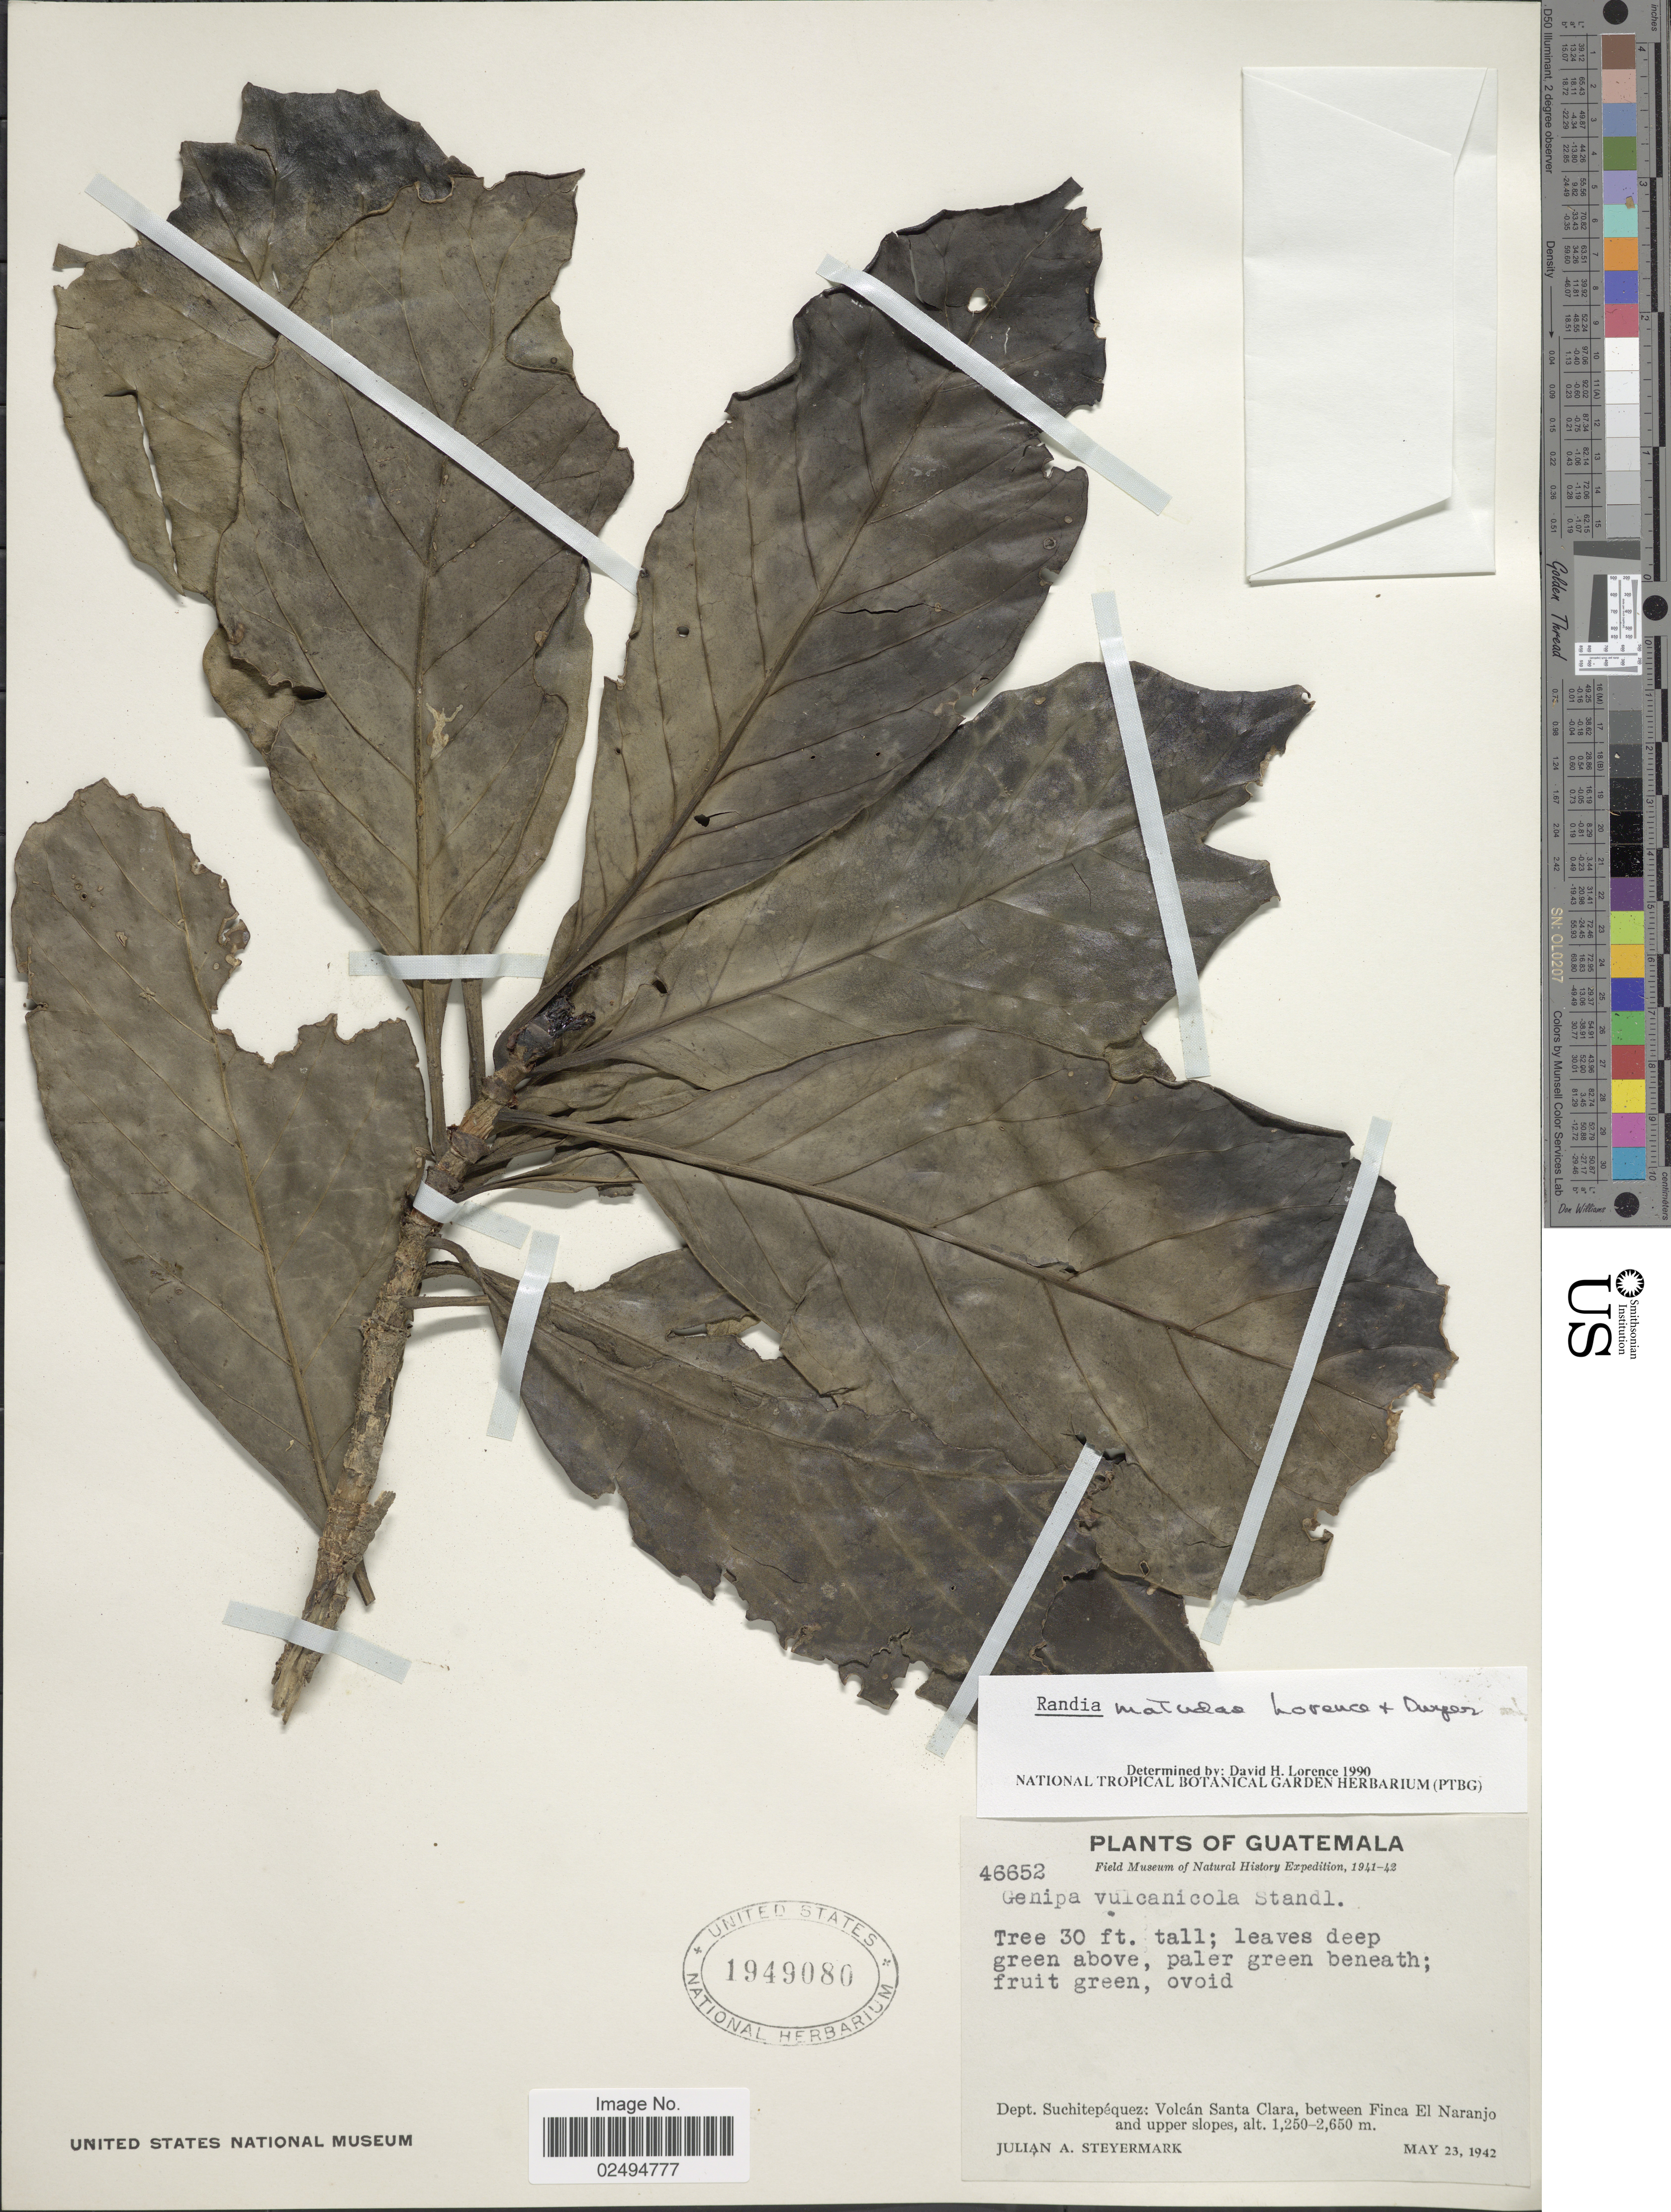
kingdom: Plantae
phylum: Tracheophyta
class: Magnoliopsida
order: Gentianales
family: Rubiaceae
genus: Randia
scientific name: Randia matudae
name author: Lorence & Dwyer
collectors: J. Steyermark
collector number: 46652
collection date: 1942-05-23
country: Guatemala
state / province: Suchitepéquez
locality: Dept. Suchitpequez: Volcan Santa Clara, between Finca El Naranjo and upper slopes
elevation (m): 1250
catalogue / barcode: US 1949080